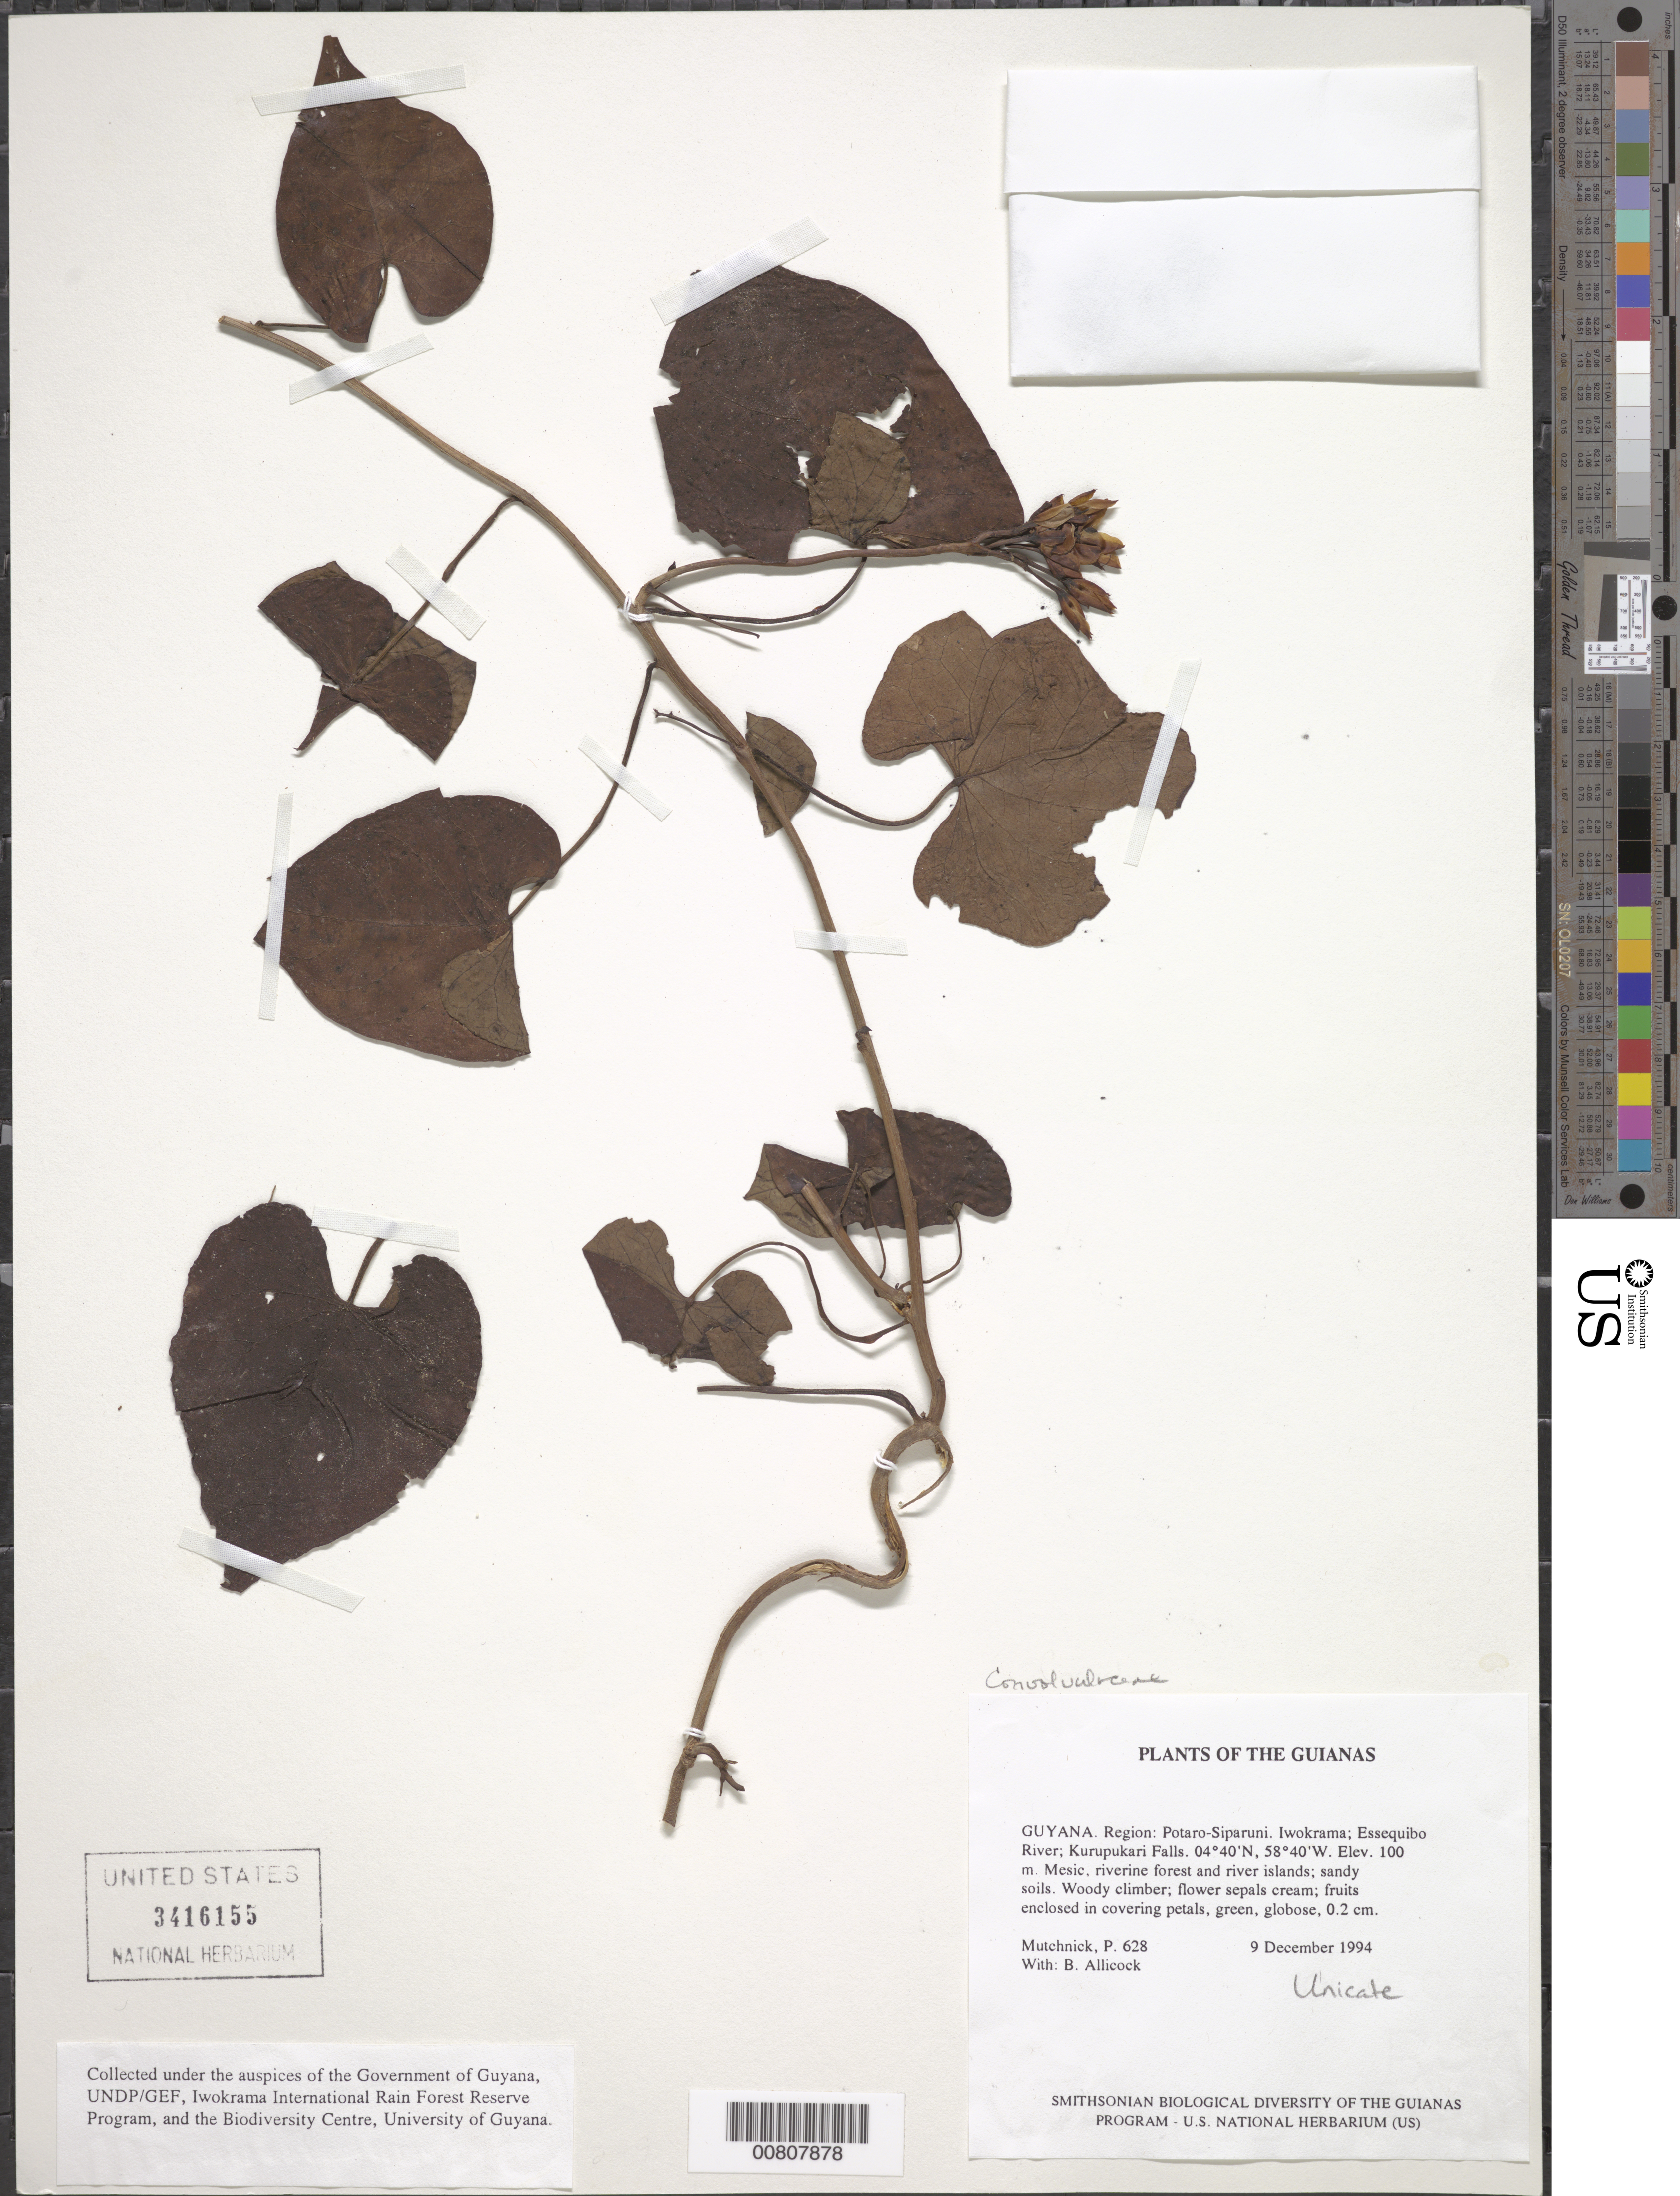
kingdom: Plantae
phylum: Tracheophyta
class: Magnoliopsida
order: Solanales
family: Convolvulaceae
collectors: P. Mutchnick & B. Allicock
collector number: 628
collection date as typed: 9 December 1994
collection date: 1994-12-09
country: Guyana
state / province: Potaro-Siparuni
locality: Iwokrama; Essequibo River; Kurupukari Falls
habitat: Mesic, riverine forest and river islands; sandy soils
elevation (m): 100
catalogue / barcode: US 3416155